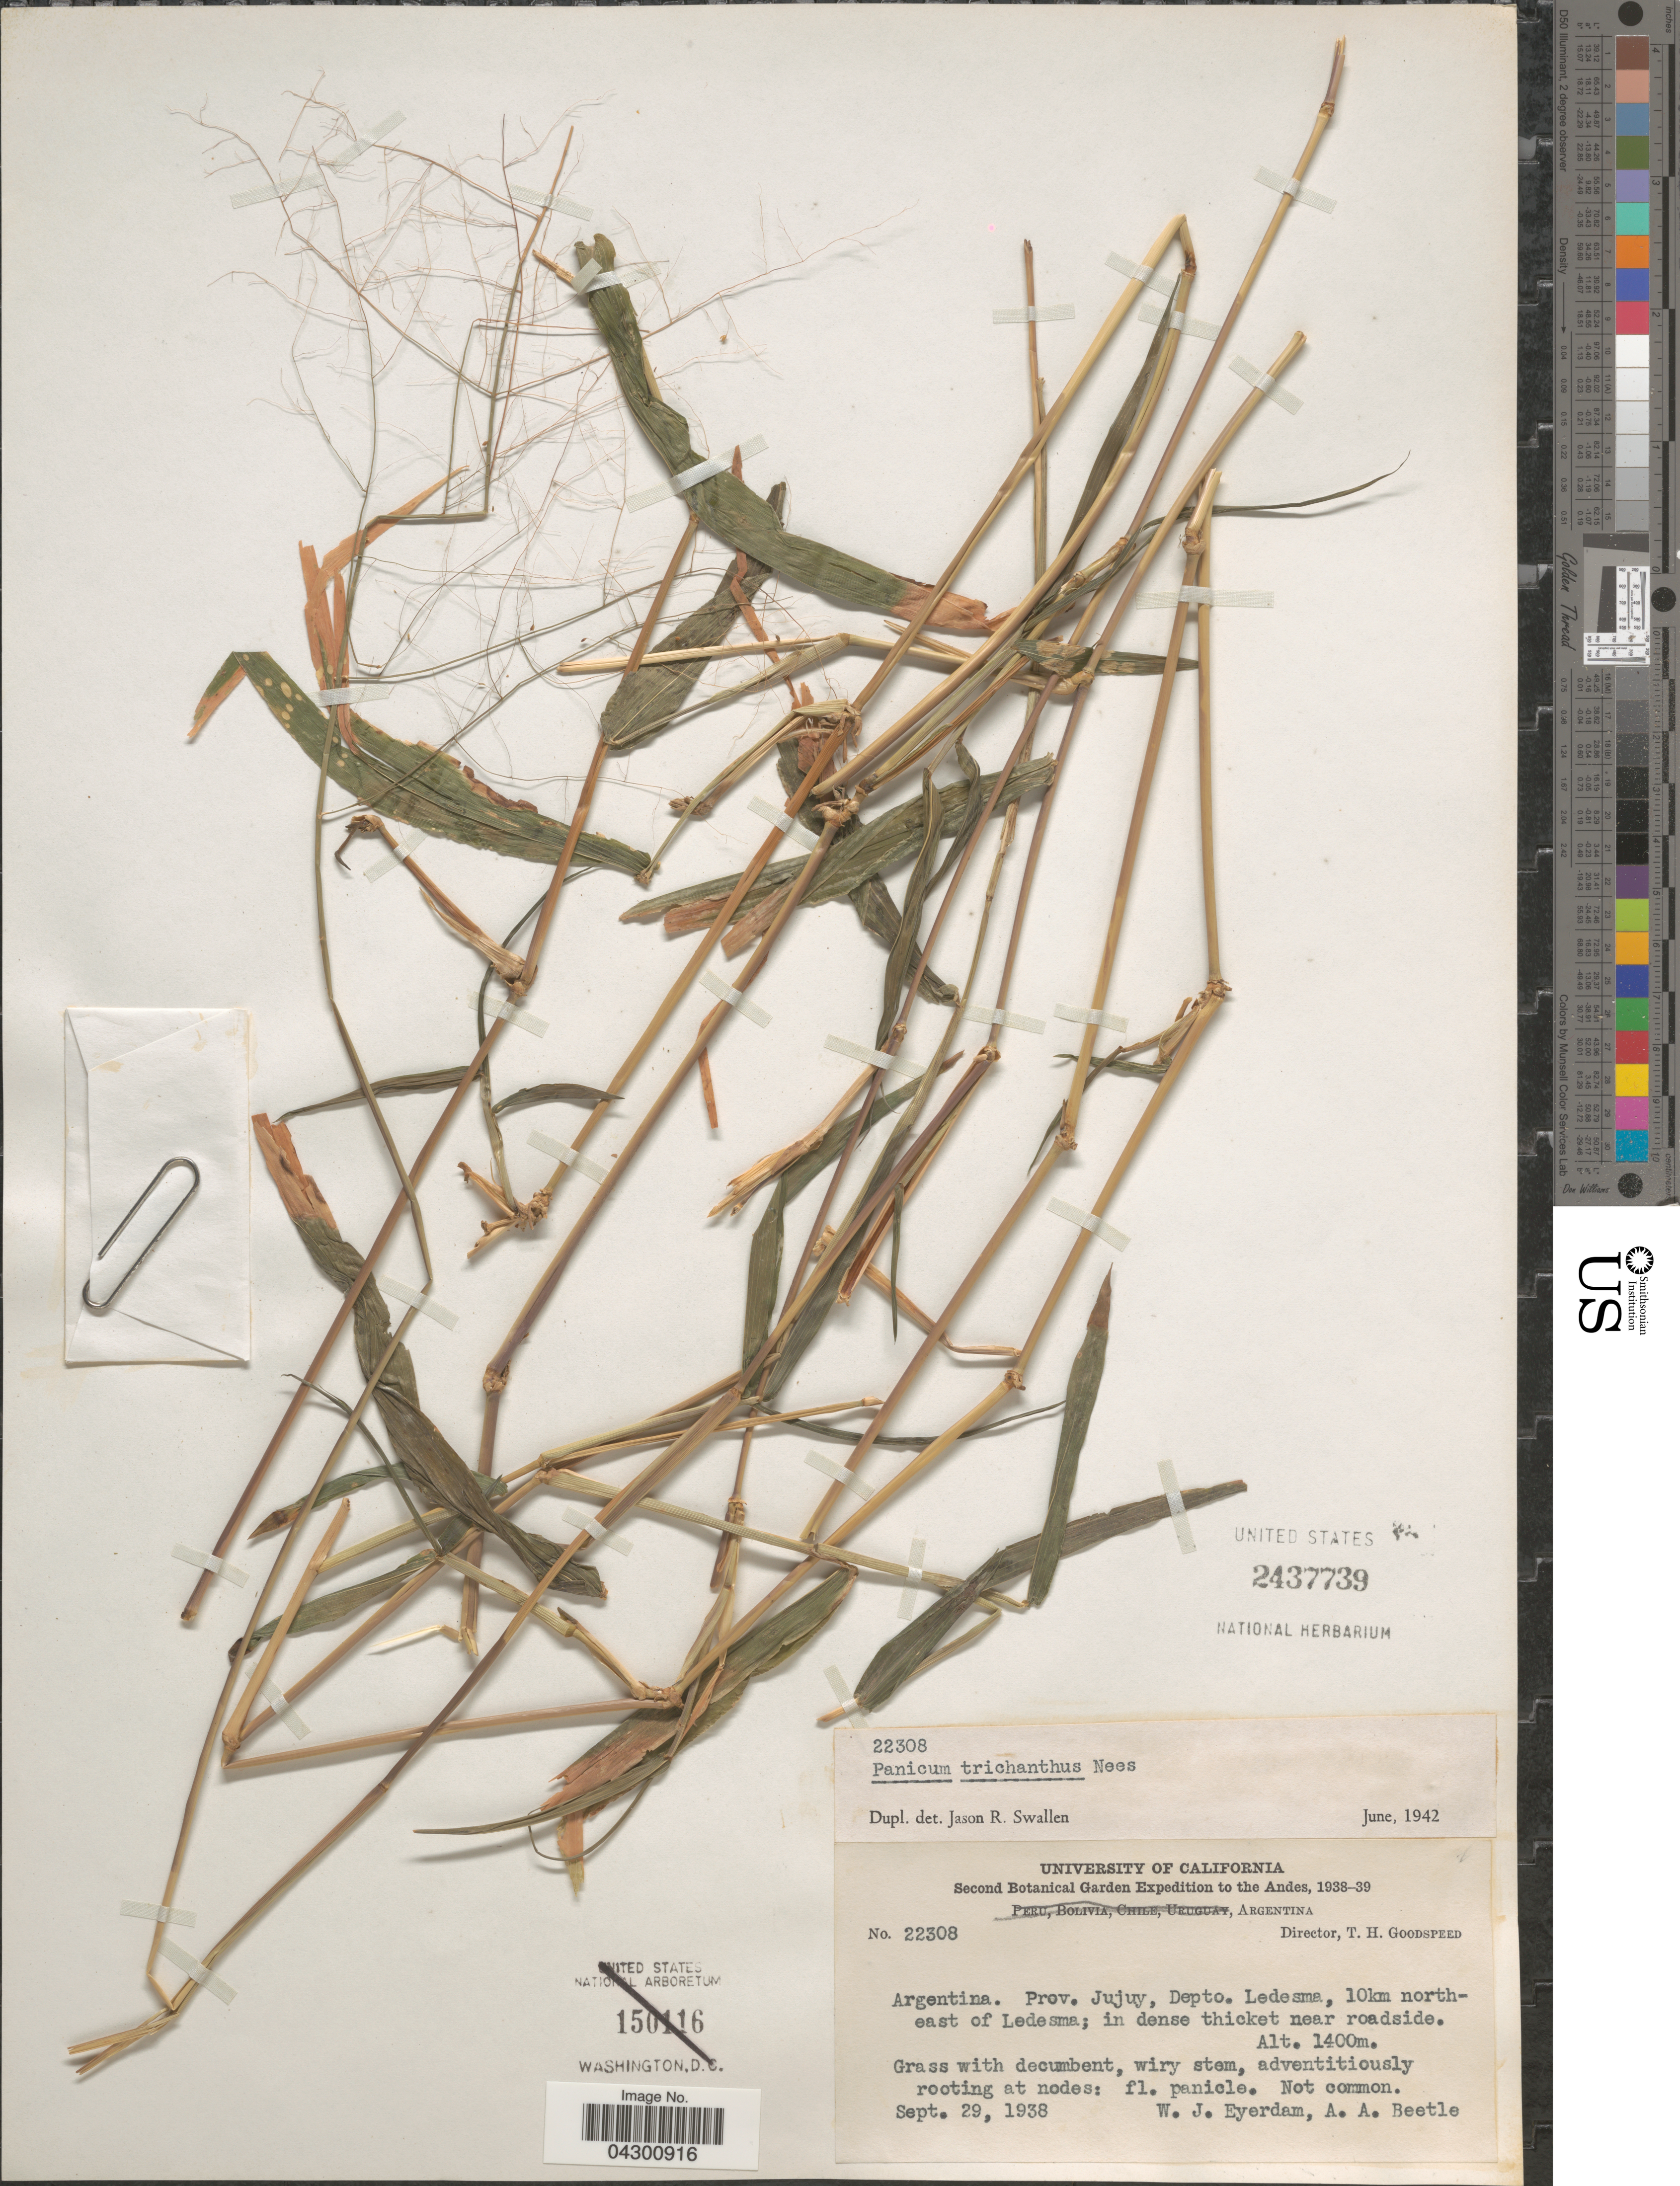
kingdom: Plantae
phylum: Tracheophyta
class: Liliopsida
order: Poales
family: Poaceae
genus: Panicum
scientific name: Panicum trichanthum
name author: Nees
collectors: W. J. Eyerdam & A. A. Beetle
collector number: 22308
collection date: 1938-09-29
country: Argentina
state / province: Jujuy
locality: Depto. Ledesma, 10km northeast of Ledesma; in dense thicket near roadside.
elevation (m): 1400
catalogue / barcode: US 2437739